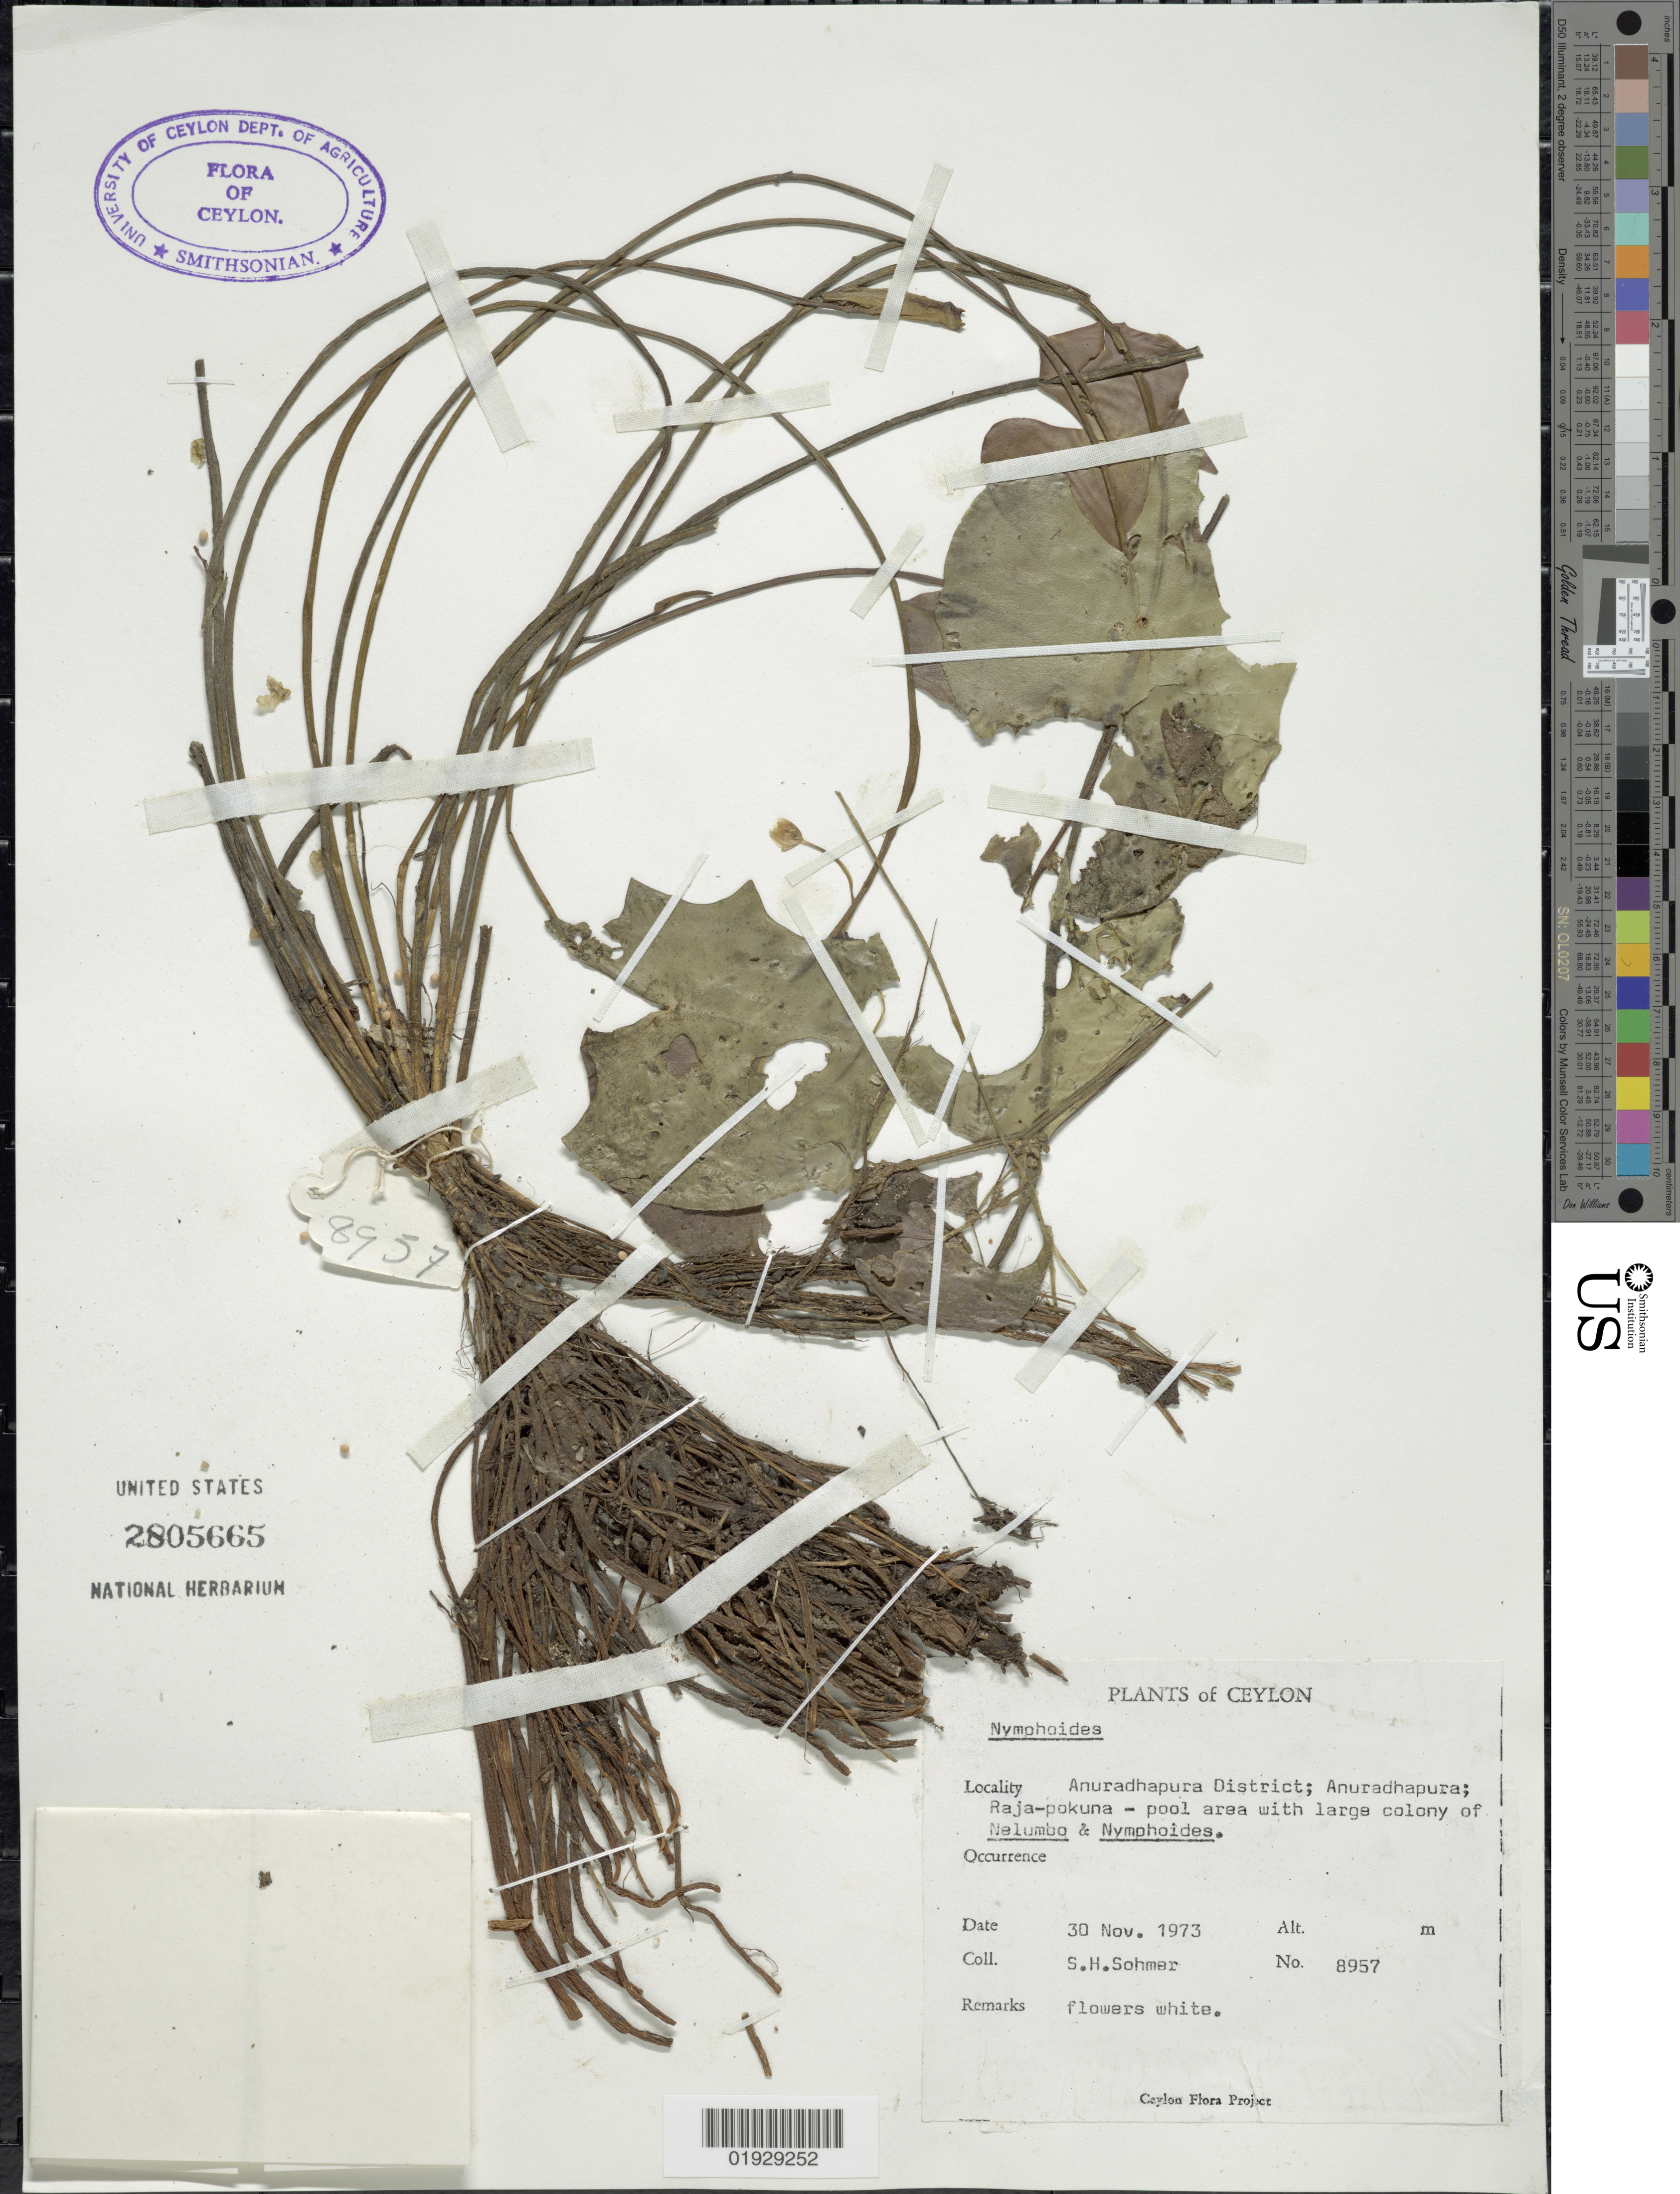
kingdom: Plantae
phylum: Tracheophyta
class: Magnoliopsida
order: Asterales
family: Menyanthaceae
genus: Nymphoides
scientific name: Nymphoides sp.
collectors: S. H. Sohmer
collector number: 8957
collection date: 1973-11-30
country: Sri Lanka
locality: Ceylon. Anuradhapura District; Anuradhapura; Raja-pokuna.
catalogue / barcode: US 2805665